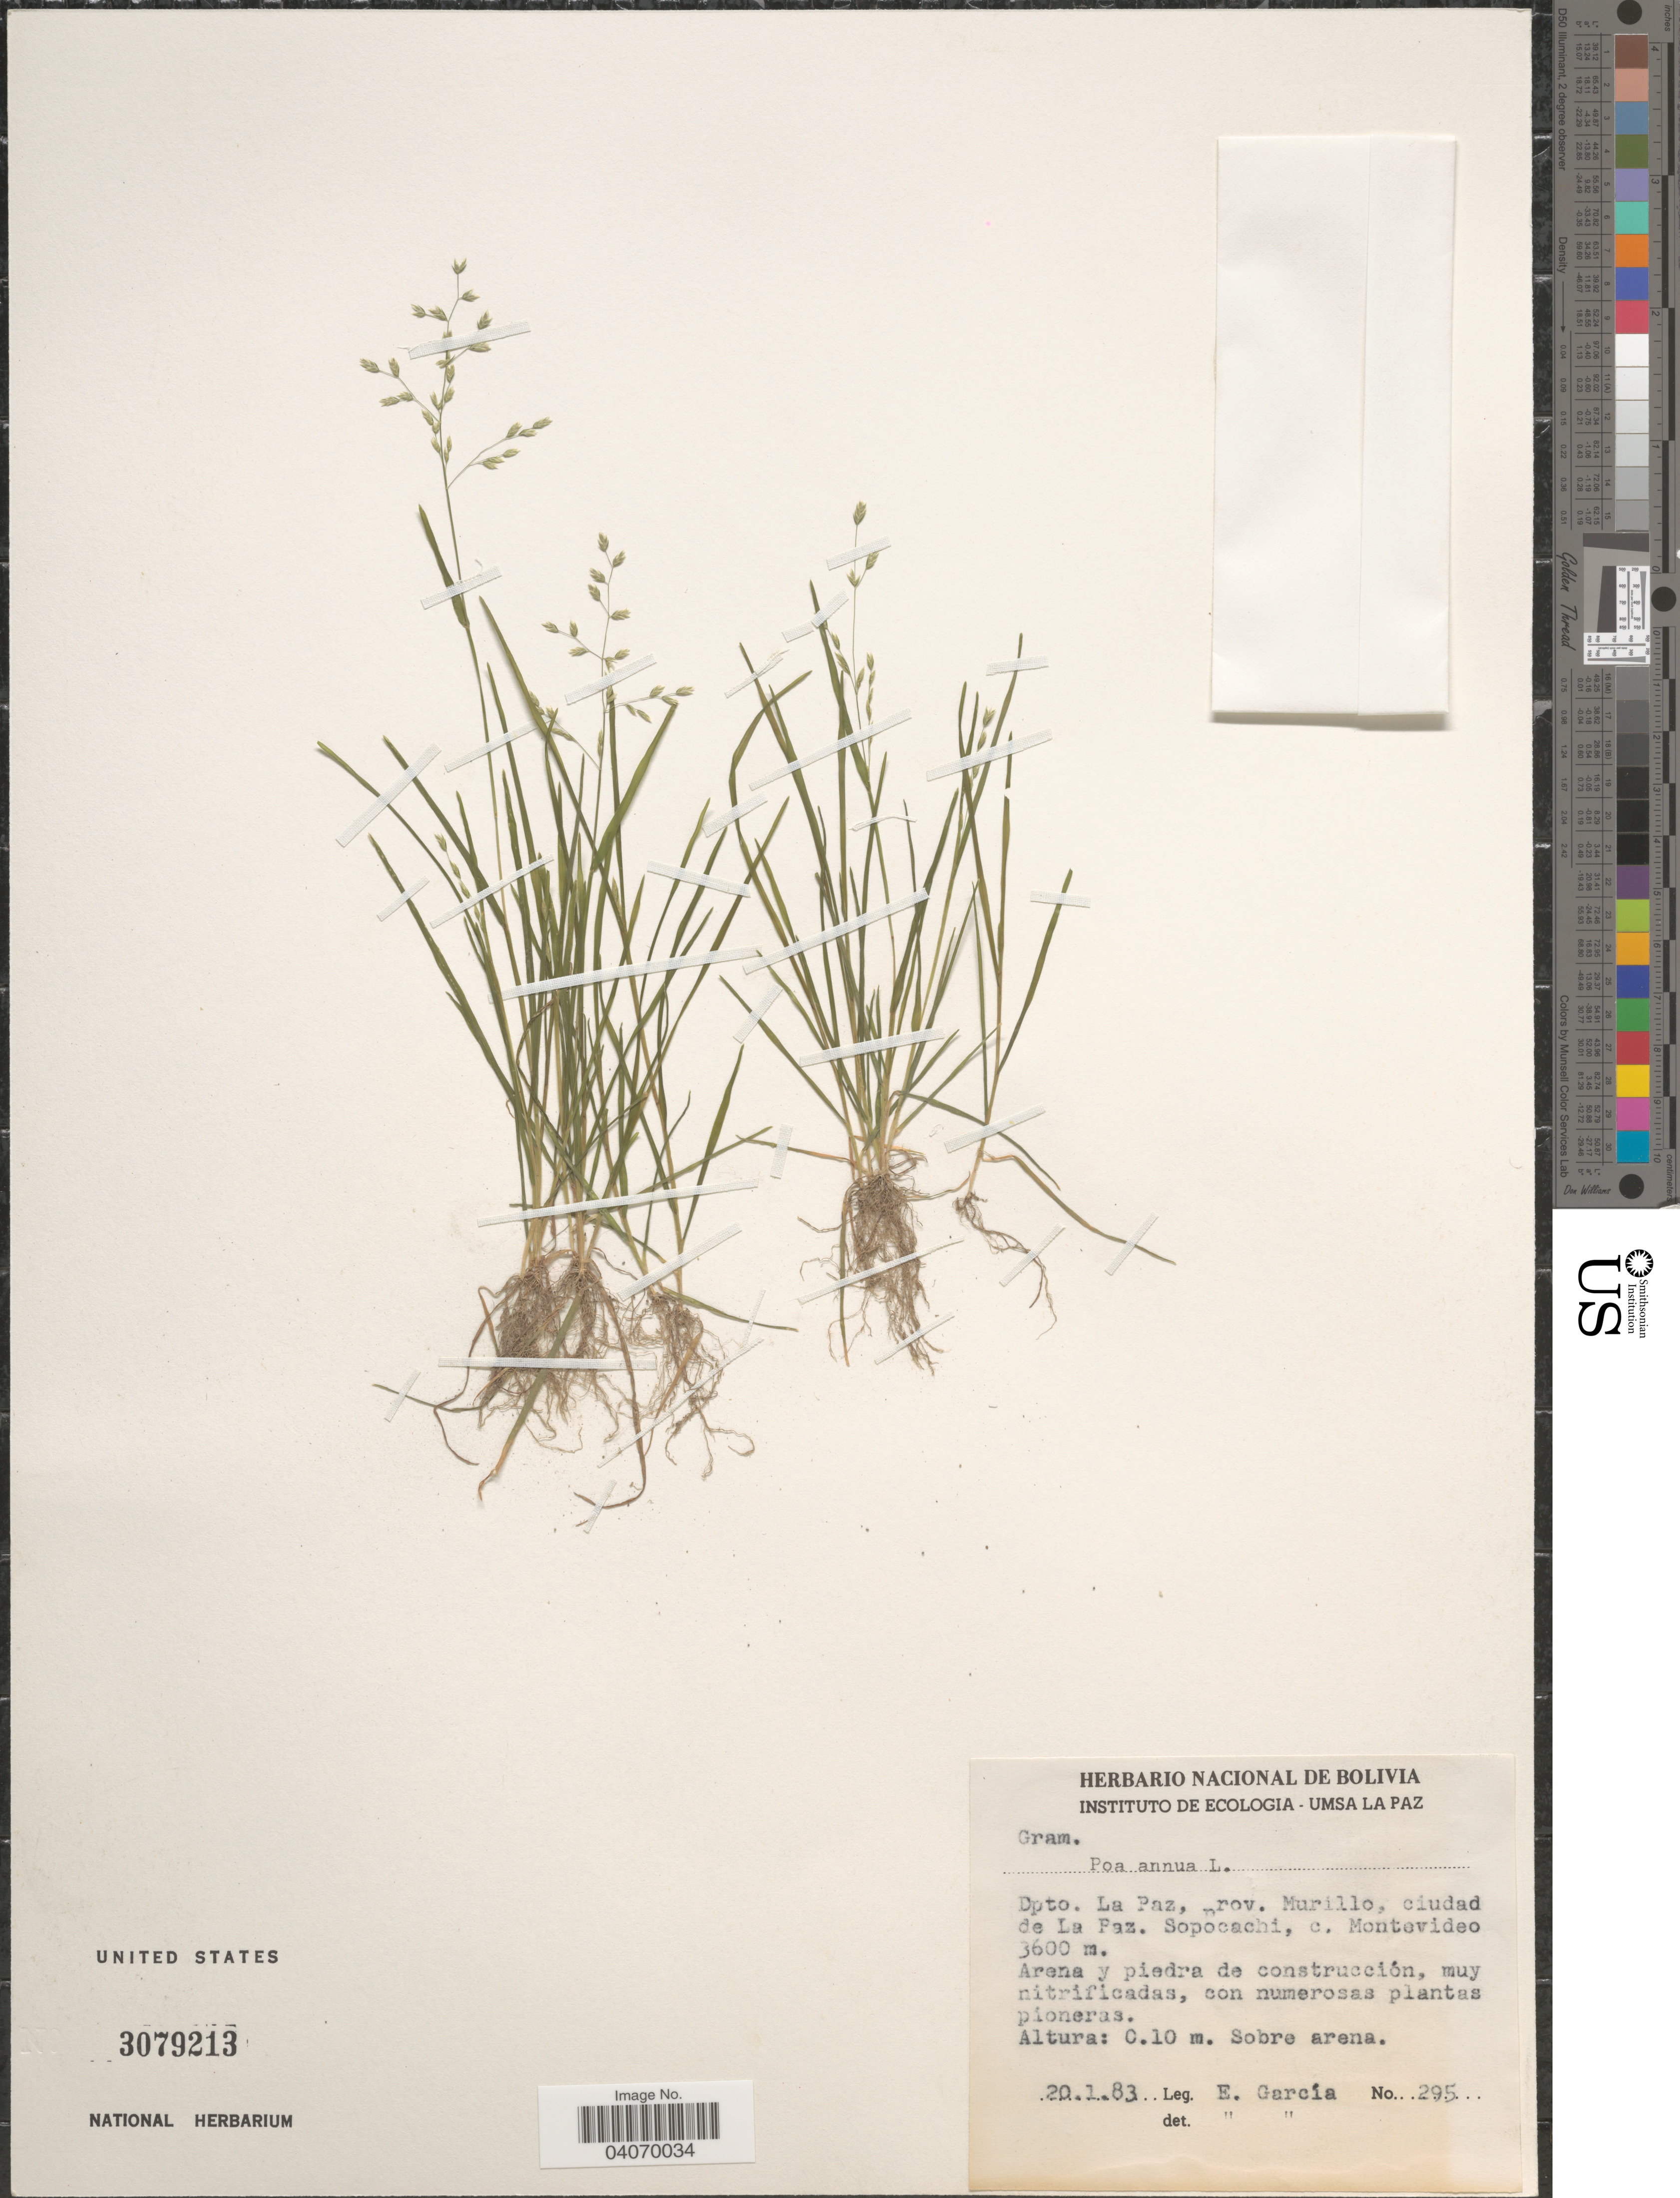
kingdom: Plantae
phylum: Tracheophyta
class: Liliopsida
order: Poales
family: Poaceae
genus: Poa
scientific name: Poa annua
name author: L.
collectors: E. García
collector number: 295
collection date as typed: Transcribed d/m/y: 20/1/83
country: Bolivia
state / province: La Paz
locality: Dpto. La Paz, prov. Murillo, ciudad de La Paz. Sopocachi, c. Montevideo.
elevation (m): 3600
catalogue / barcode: US 3079213